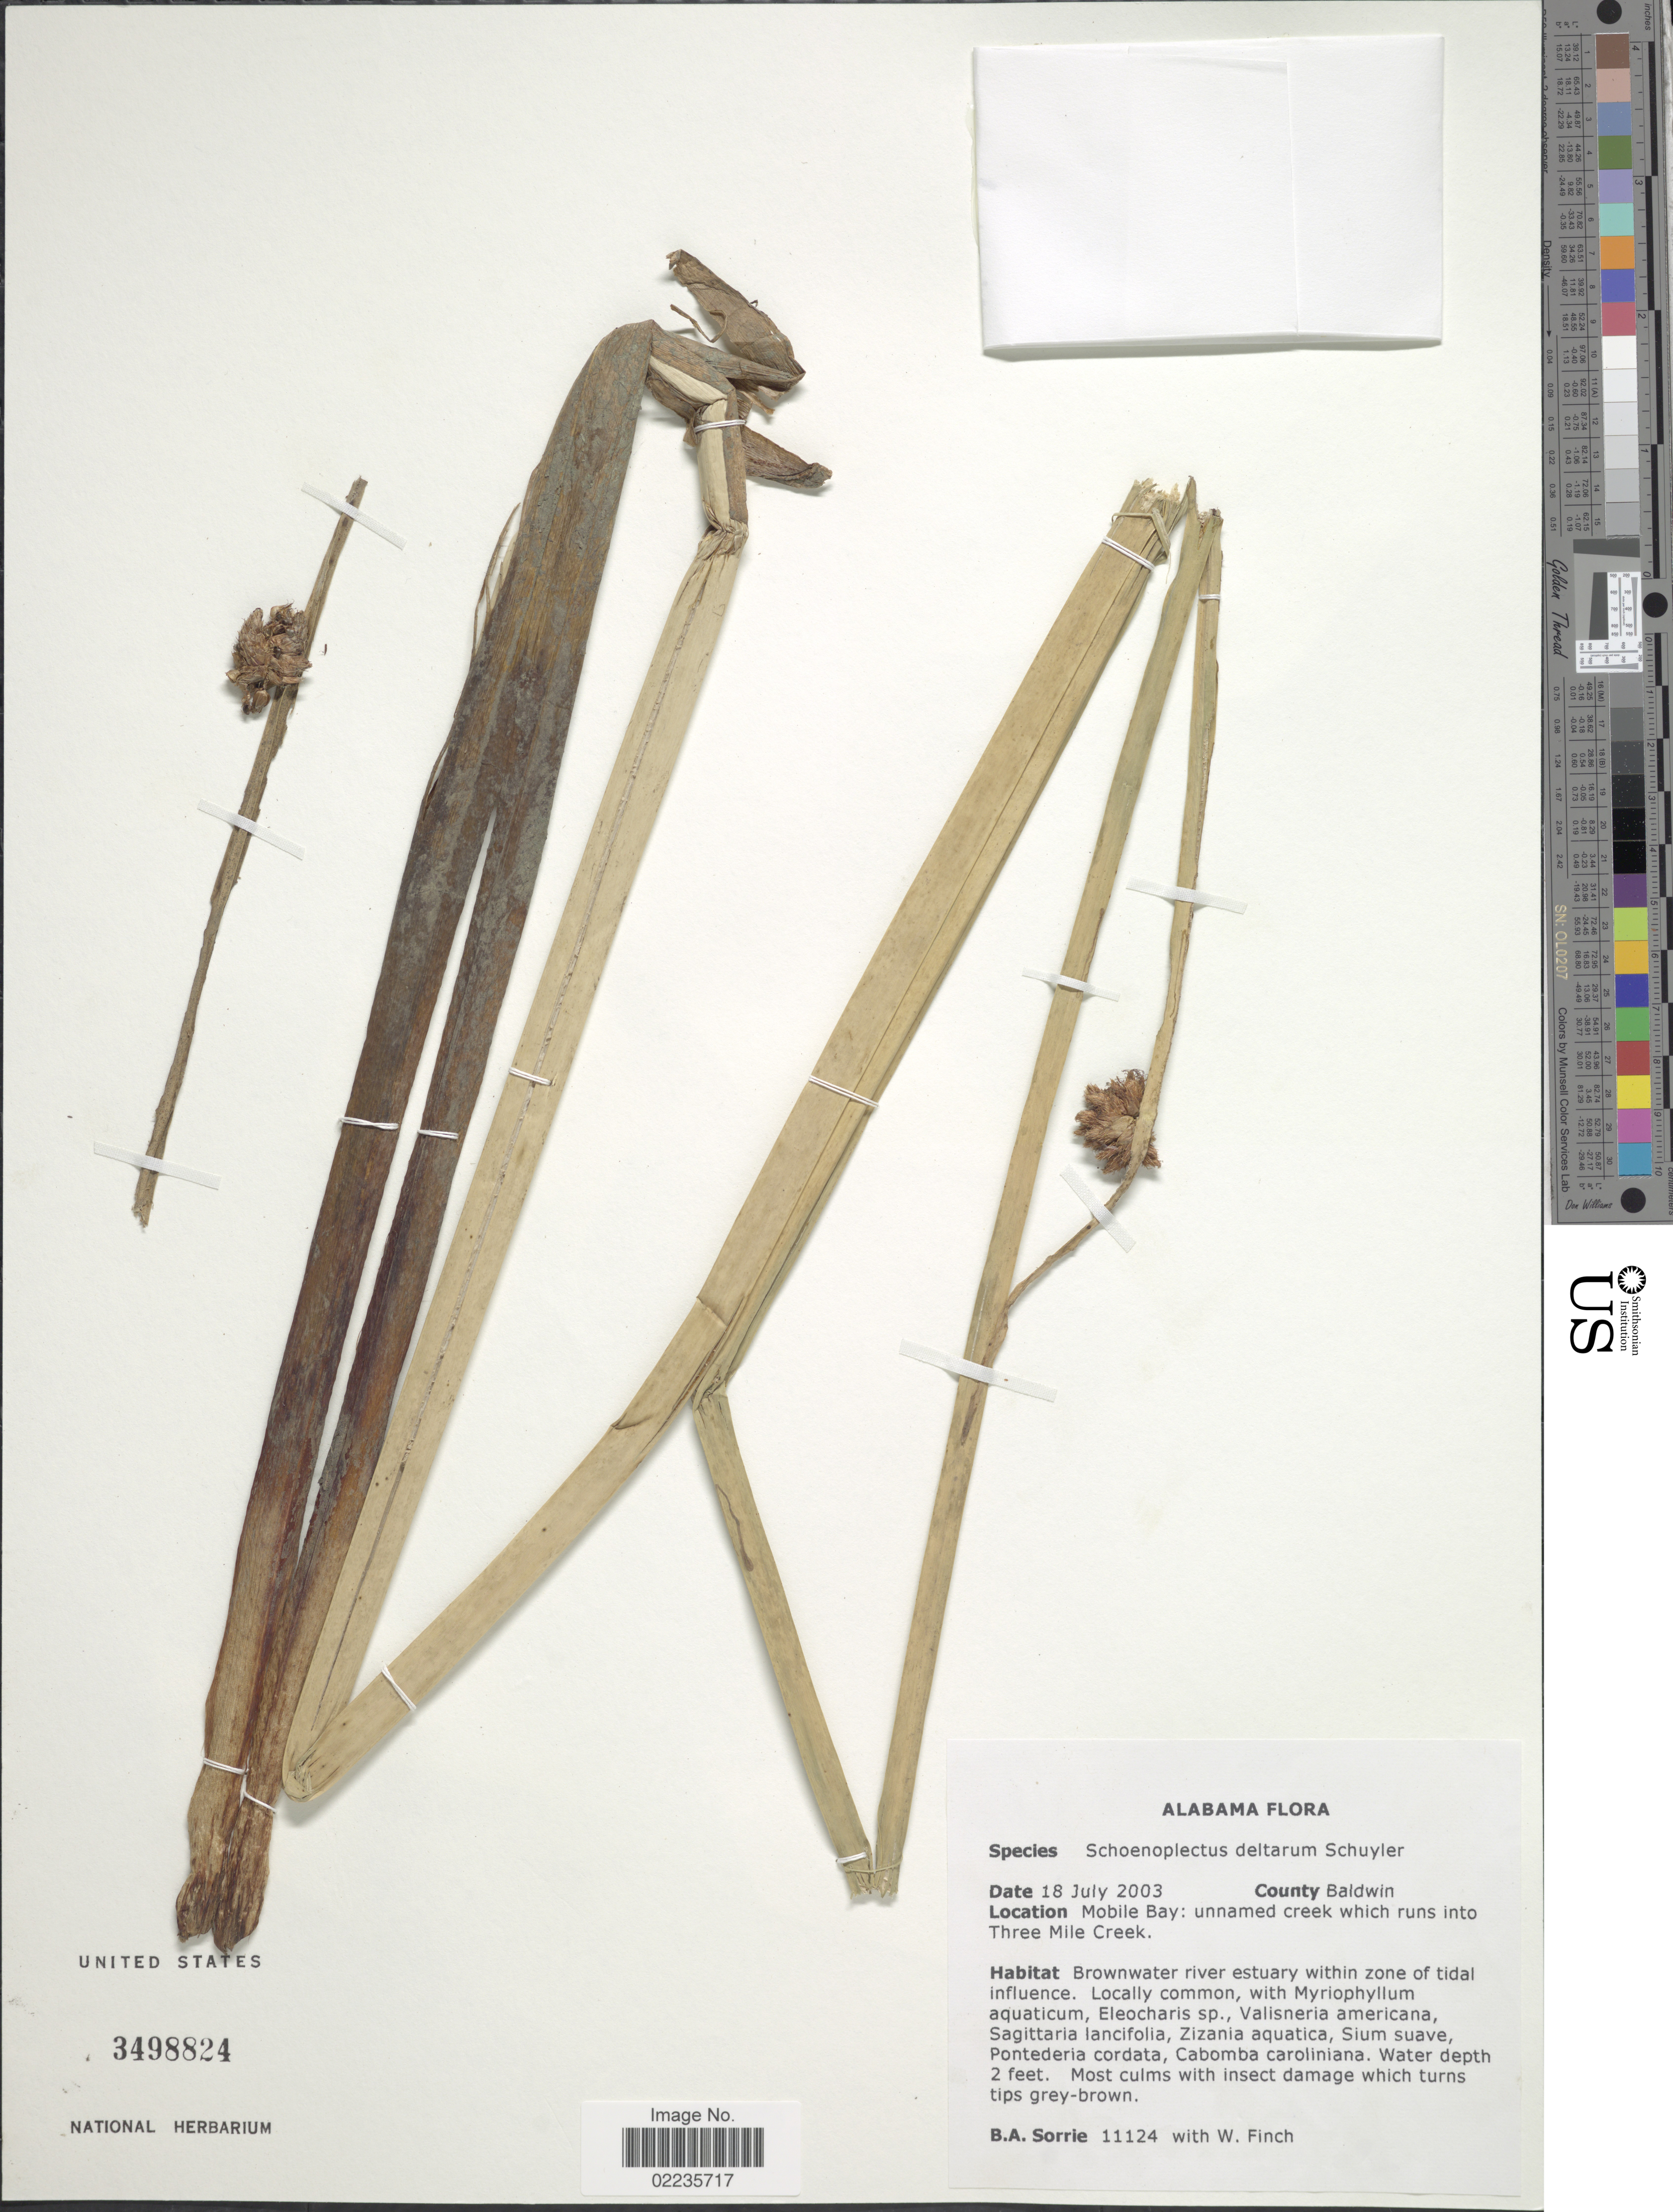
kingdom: Plantae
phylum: Tracheophyta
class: Liliopsida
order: Poales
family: Cyperaceae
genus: Schoenoplectus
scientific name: Schoenoplectus deltarum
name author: (Schuyler) Soják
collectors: B. Sorrie & W. Finch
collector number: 11124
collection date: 2003-07-18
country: United States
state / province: Alabama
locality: Mobile Bay: unnamed creek which runs into Three Mile Creek, County: Baldwin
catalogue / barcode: US 3498824